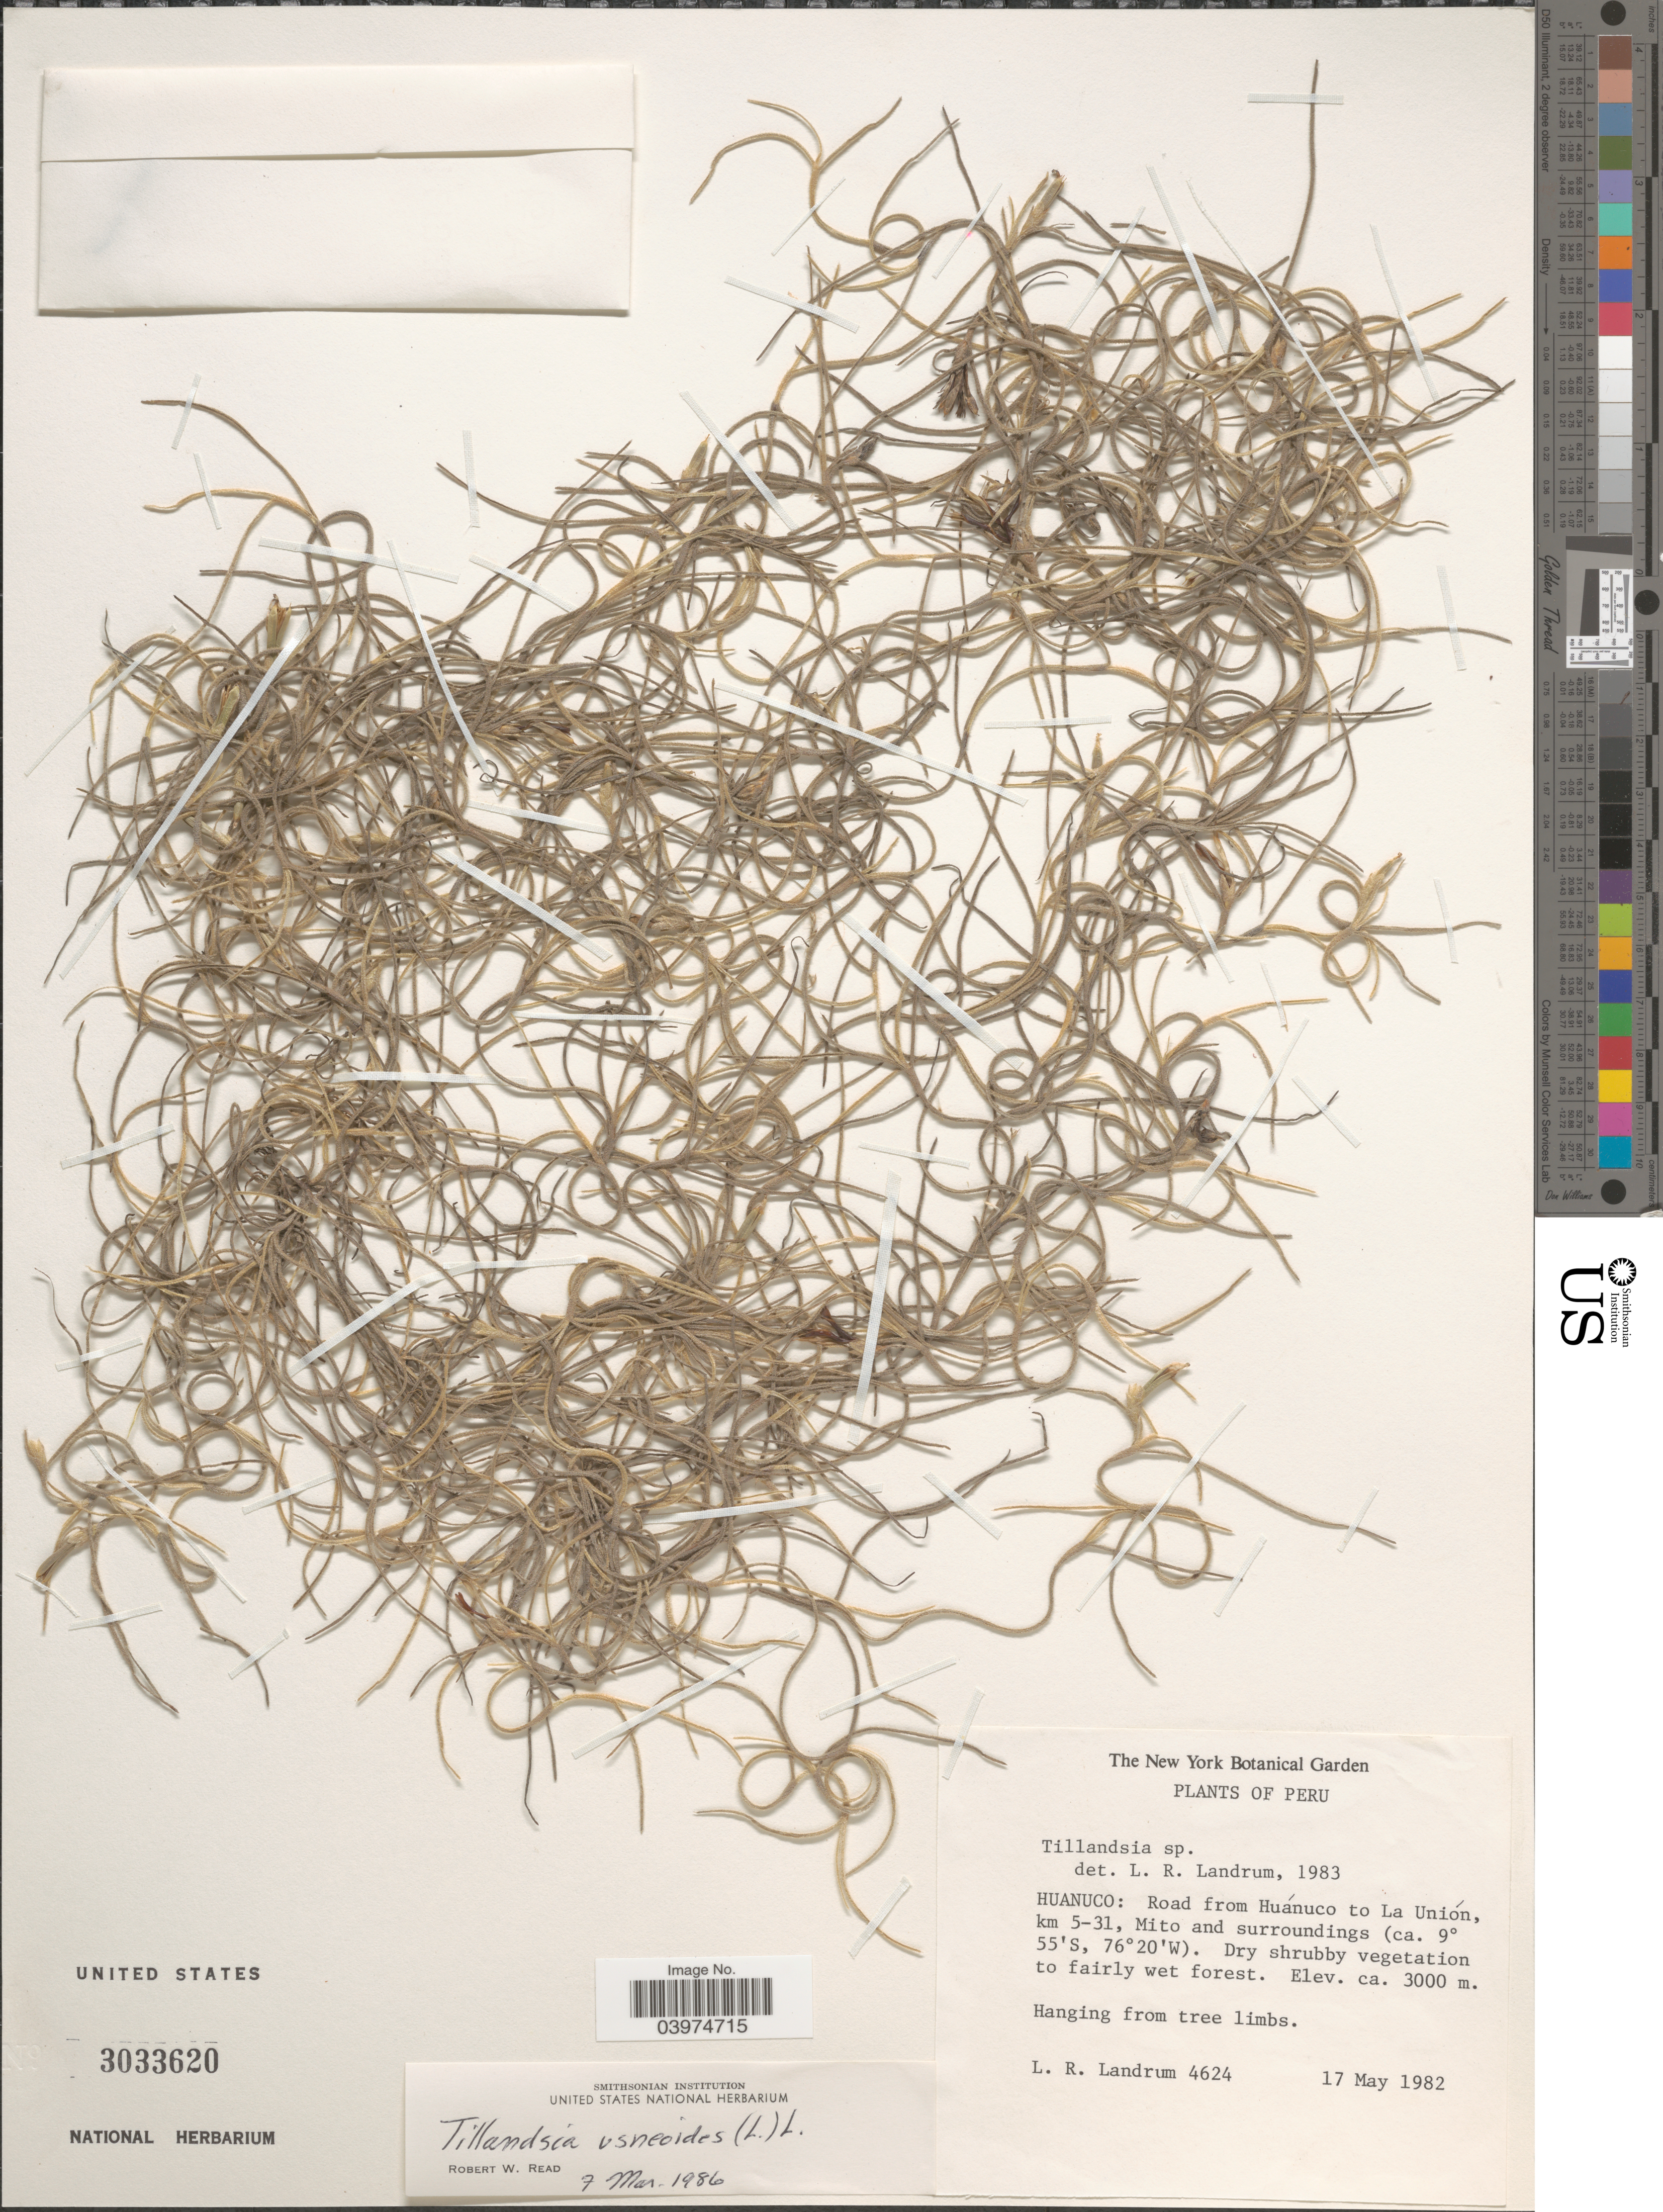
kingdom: Plantae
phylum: Tracheophyta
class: Liliopsida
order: Poales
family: Bromeliaceae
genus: Tillandsia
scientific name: Tillandsia usneoides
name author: (L.) L.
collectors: L. R. Landrum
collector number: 4624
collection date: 1982-05-17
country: Peru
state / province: Huánuco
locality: Road from Huánuco to La Unión, km 5-31, Mito and surroundings.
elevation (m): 3000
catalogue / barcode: US 3033620